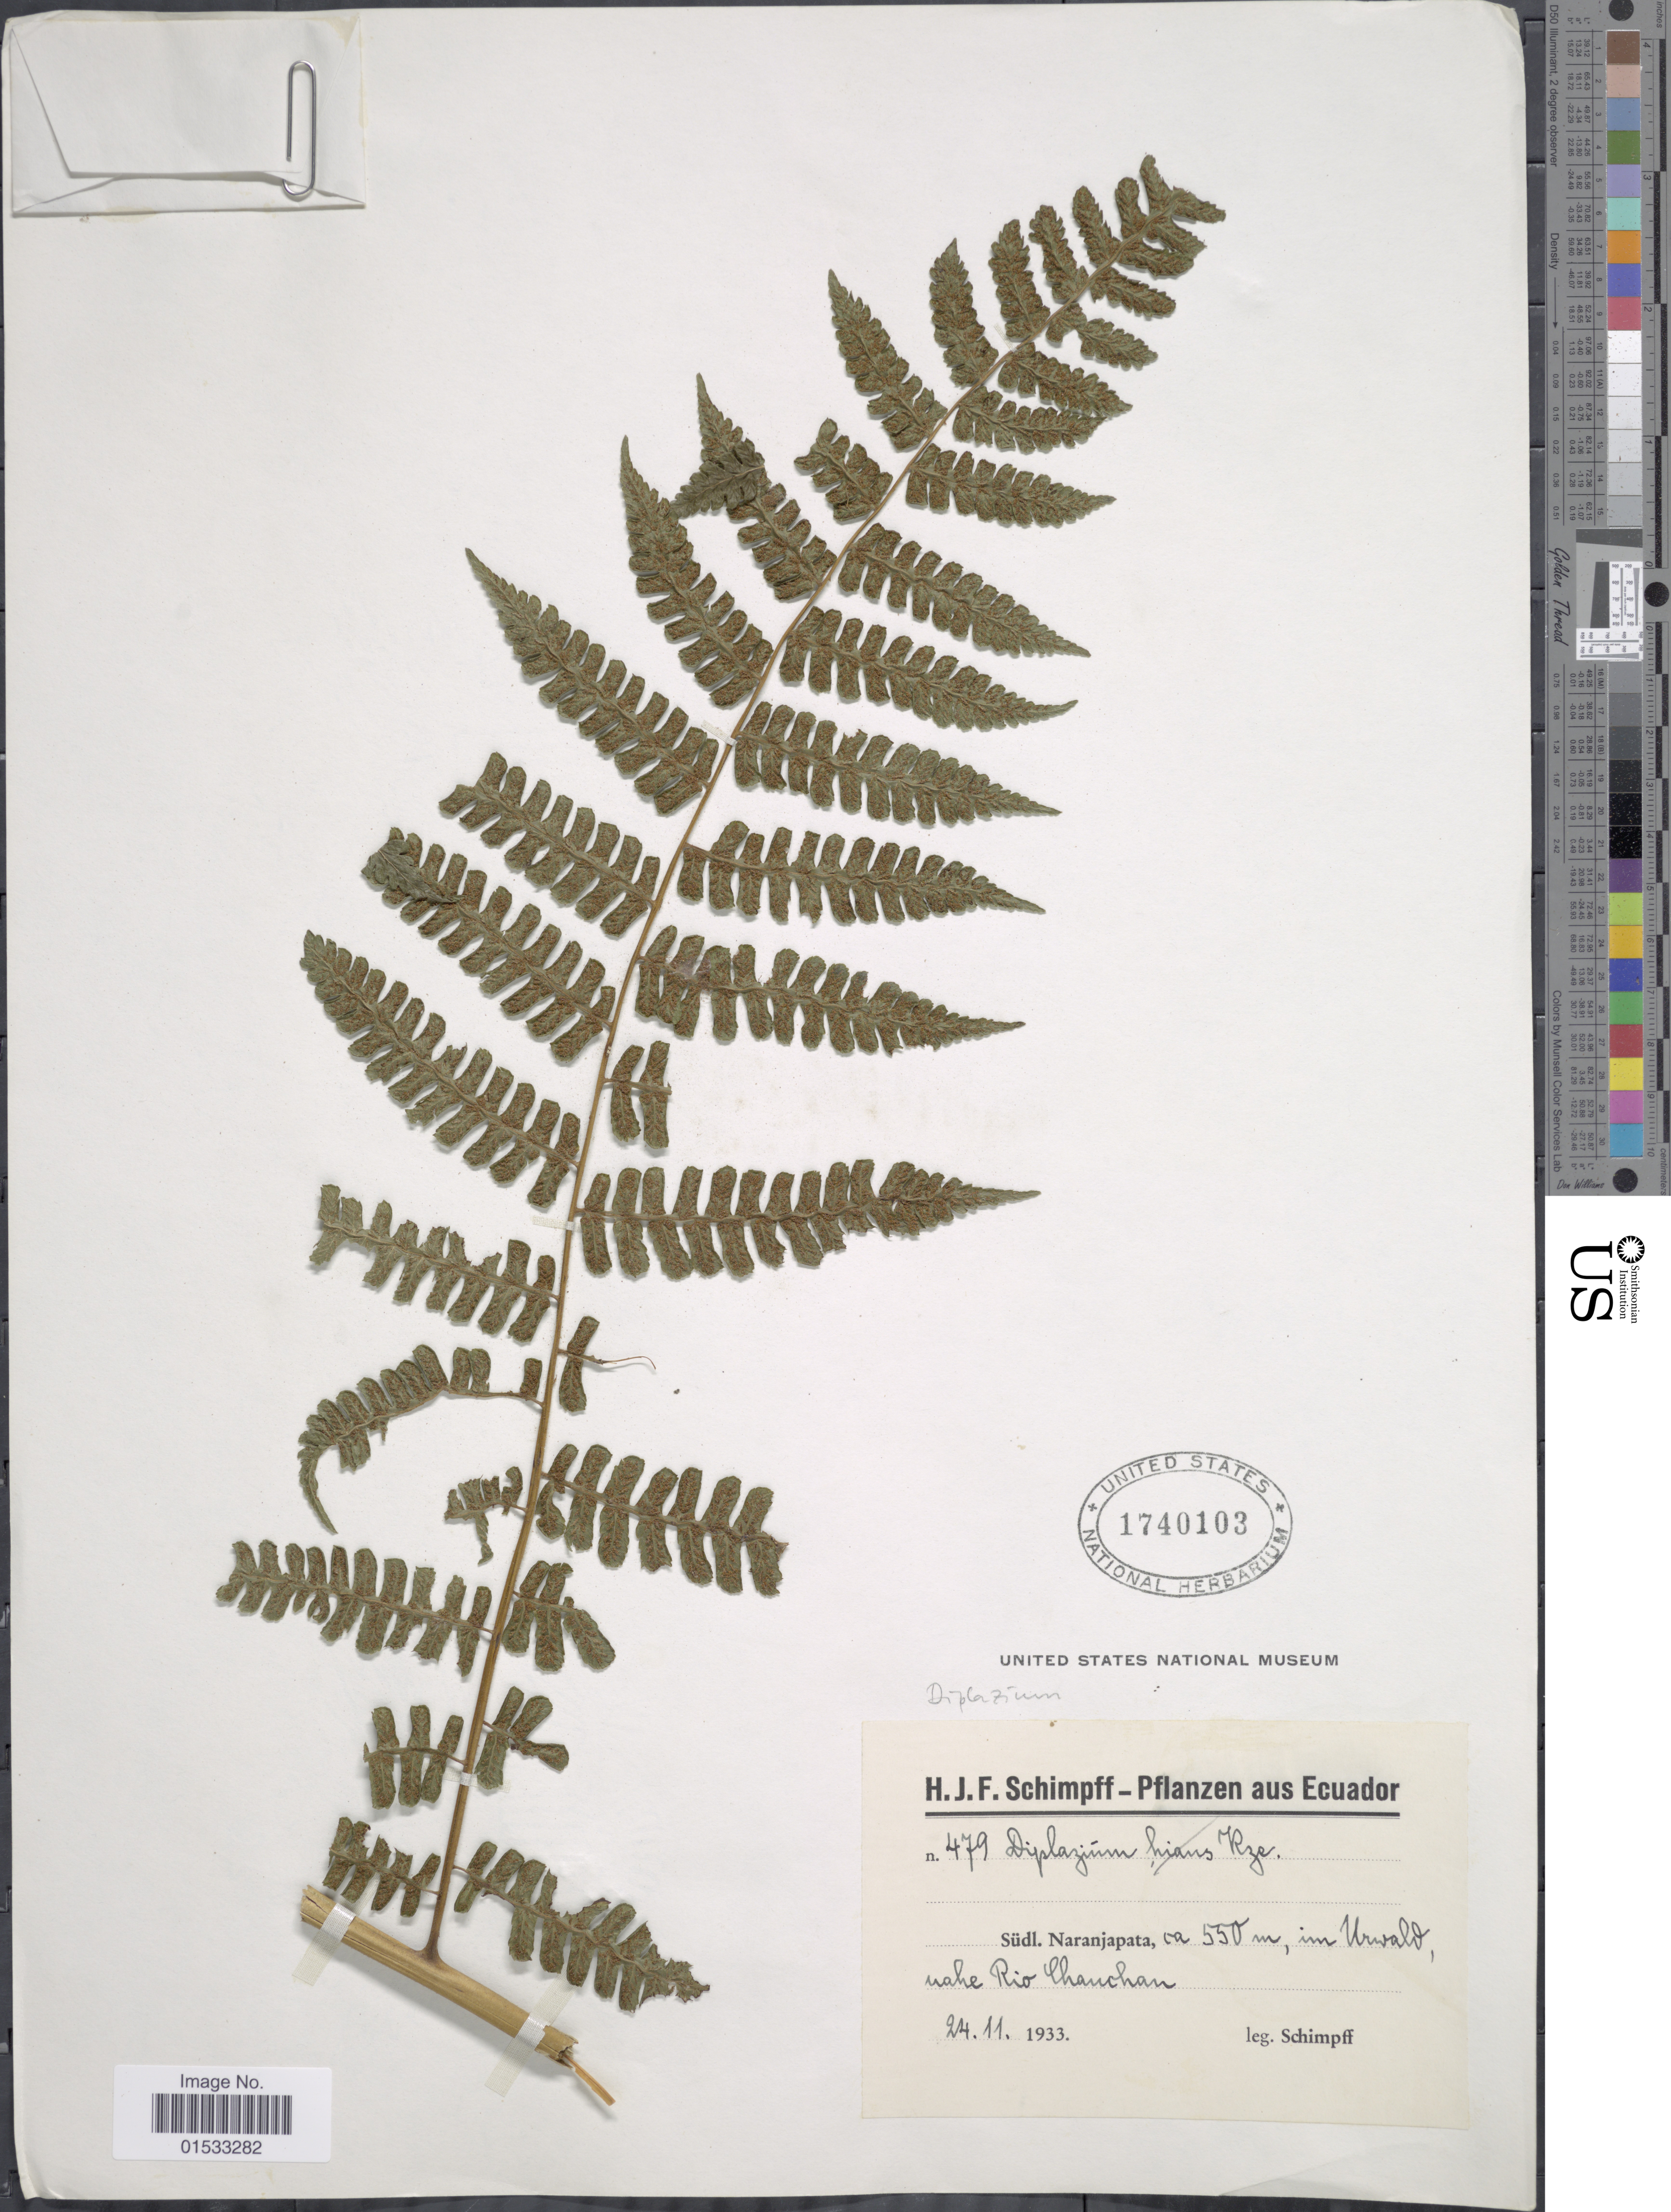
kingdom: Plantae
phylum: Tracheophyta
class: Polypodiopsida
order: Polypodiales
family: Athyriaceae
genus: Diplazium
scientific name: Diplazium sp.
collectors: Schimpff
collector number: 479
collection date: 1933-11-24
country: Ecuador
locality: Südl, Naranjapata, in Urwald uahe Rio Chauchan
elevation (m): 550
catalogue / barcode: US 1740103